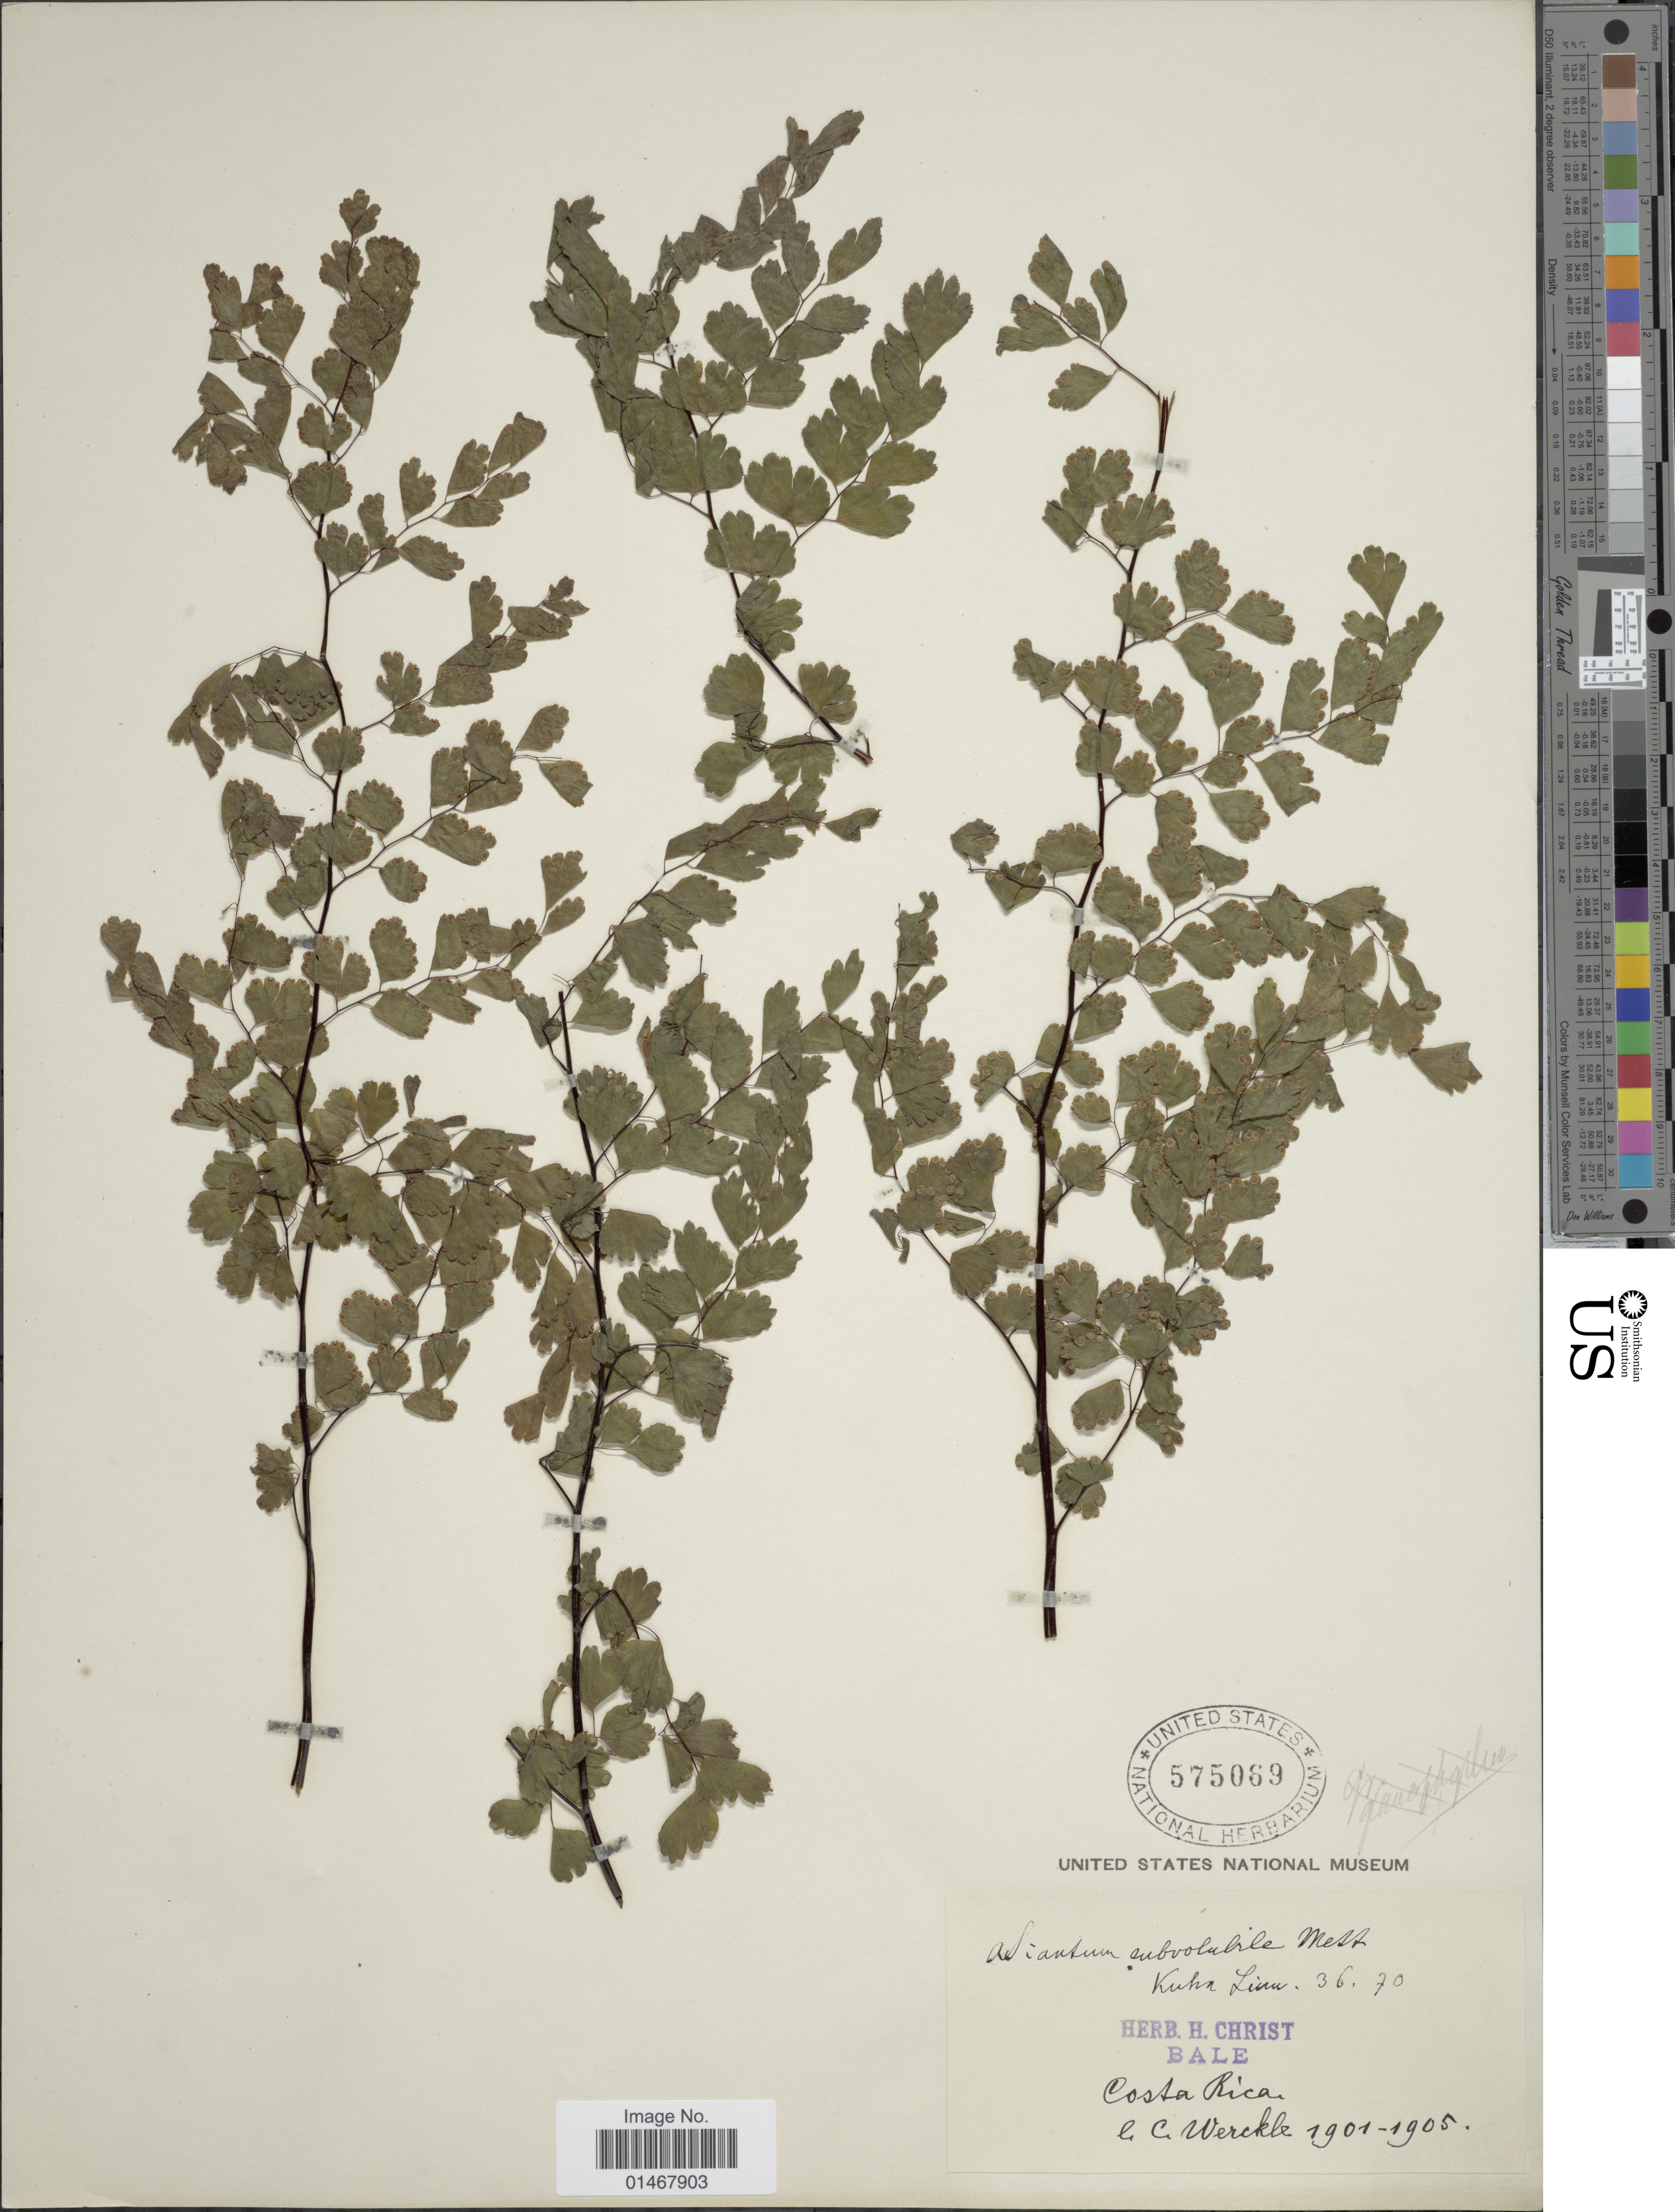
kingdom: Plantae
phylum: Tracheophyta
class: Polypodiopsida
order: Polypodiales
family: Pteridaceae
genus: Adiantum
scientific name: Adiantum raddianum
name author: C. Presl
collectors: C. Wercklé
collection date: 1901/1905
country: Costa Rica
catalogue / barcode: US 575069